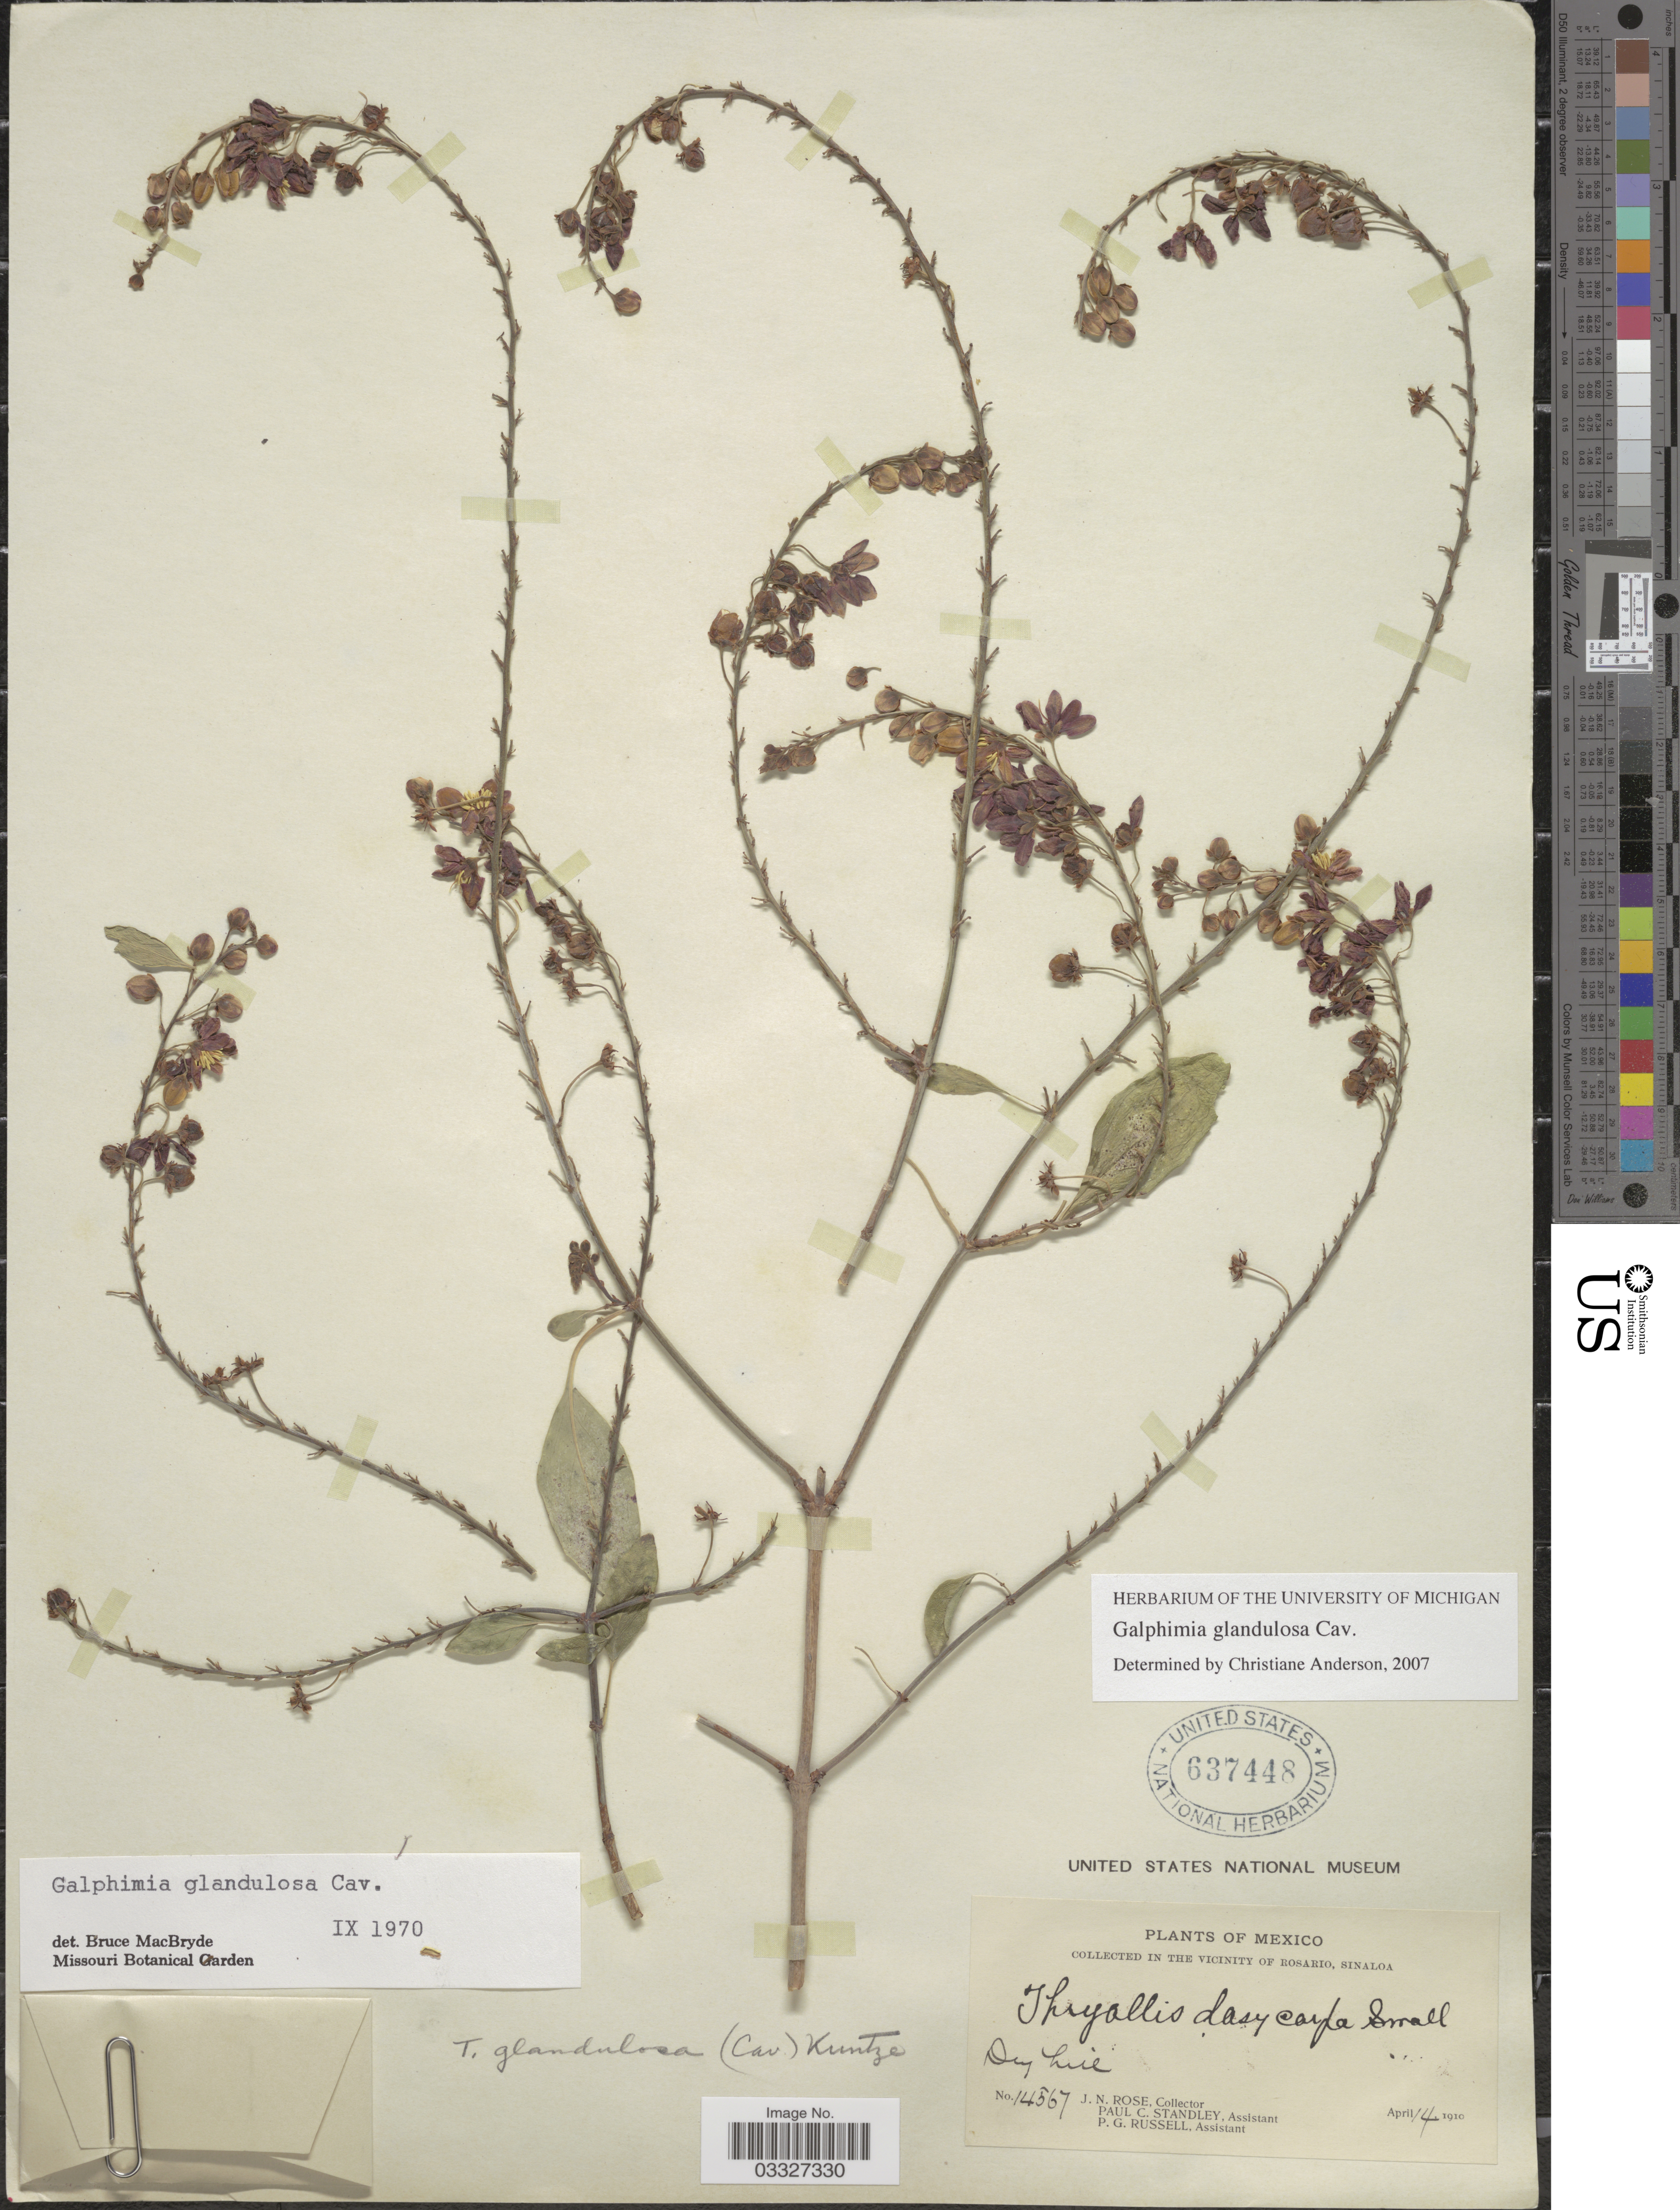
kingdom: Plantae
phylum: Tracheophyta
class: Magnoliopsida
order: Malpighiales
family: Malpighiaceae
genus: Galphimia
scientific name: Galphimia glandulosa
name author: Cav.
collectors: J. N. Rose, P. C. Standley & P. G. Russell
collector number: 14567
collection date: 1910-04-14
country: Mexico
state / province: Sinaloa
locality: In the vicinity of Rosario.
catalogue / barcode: US 637448